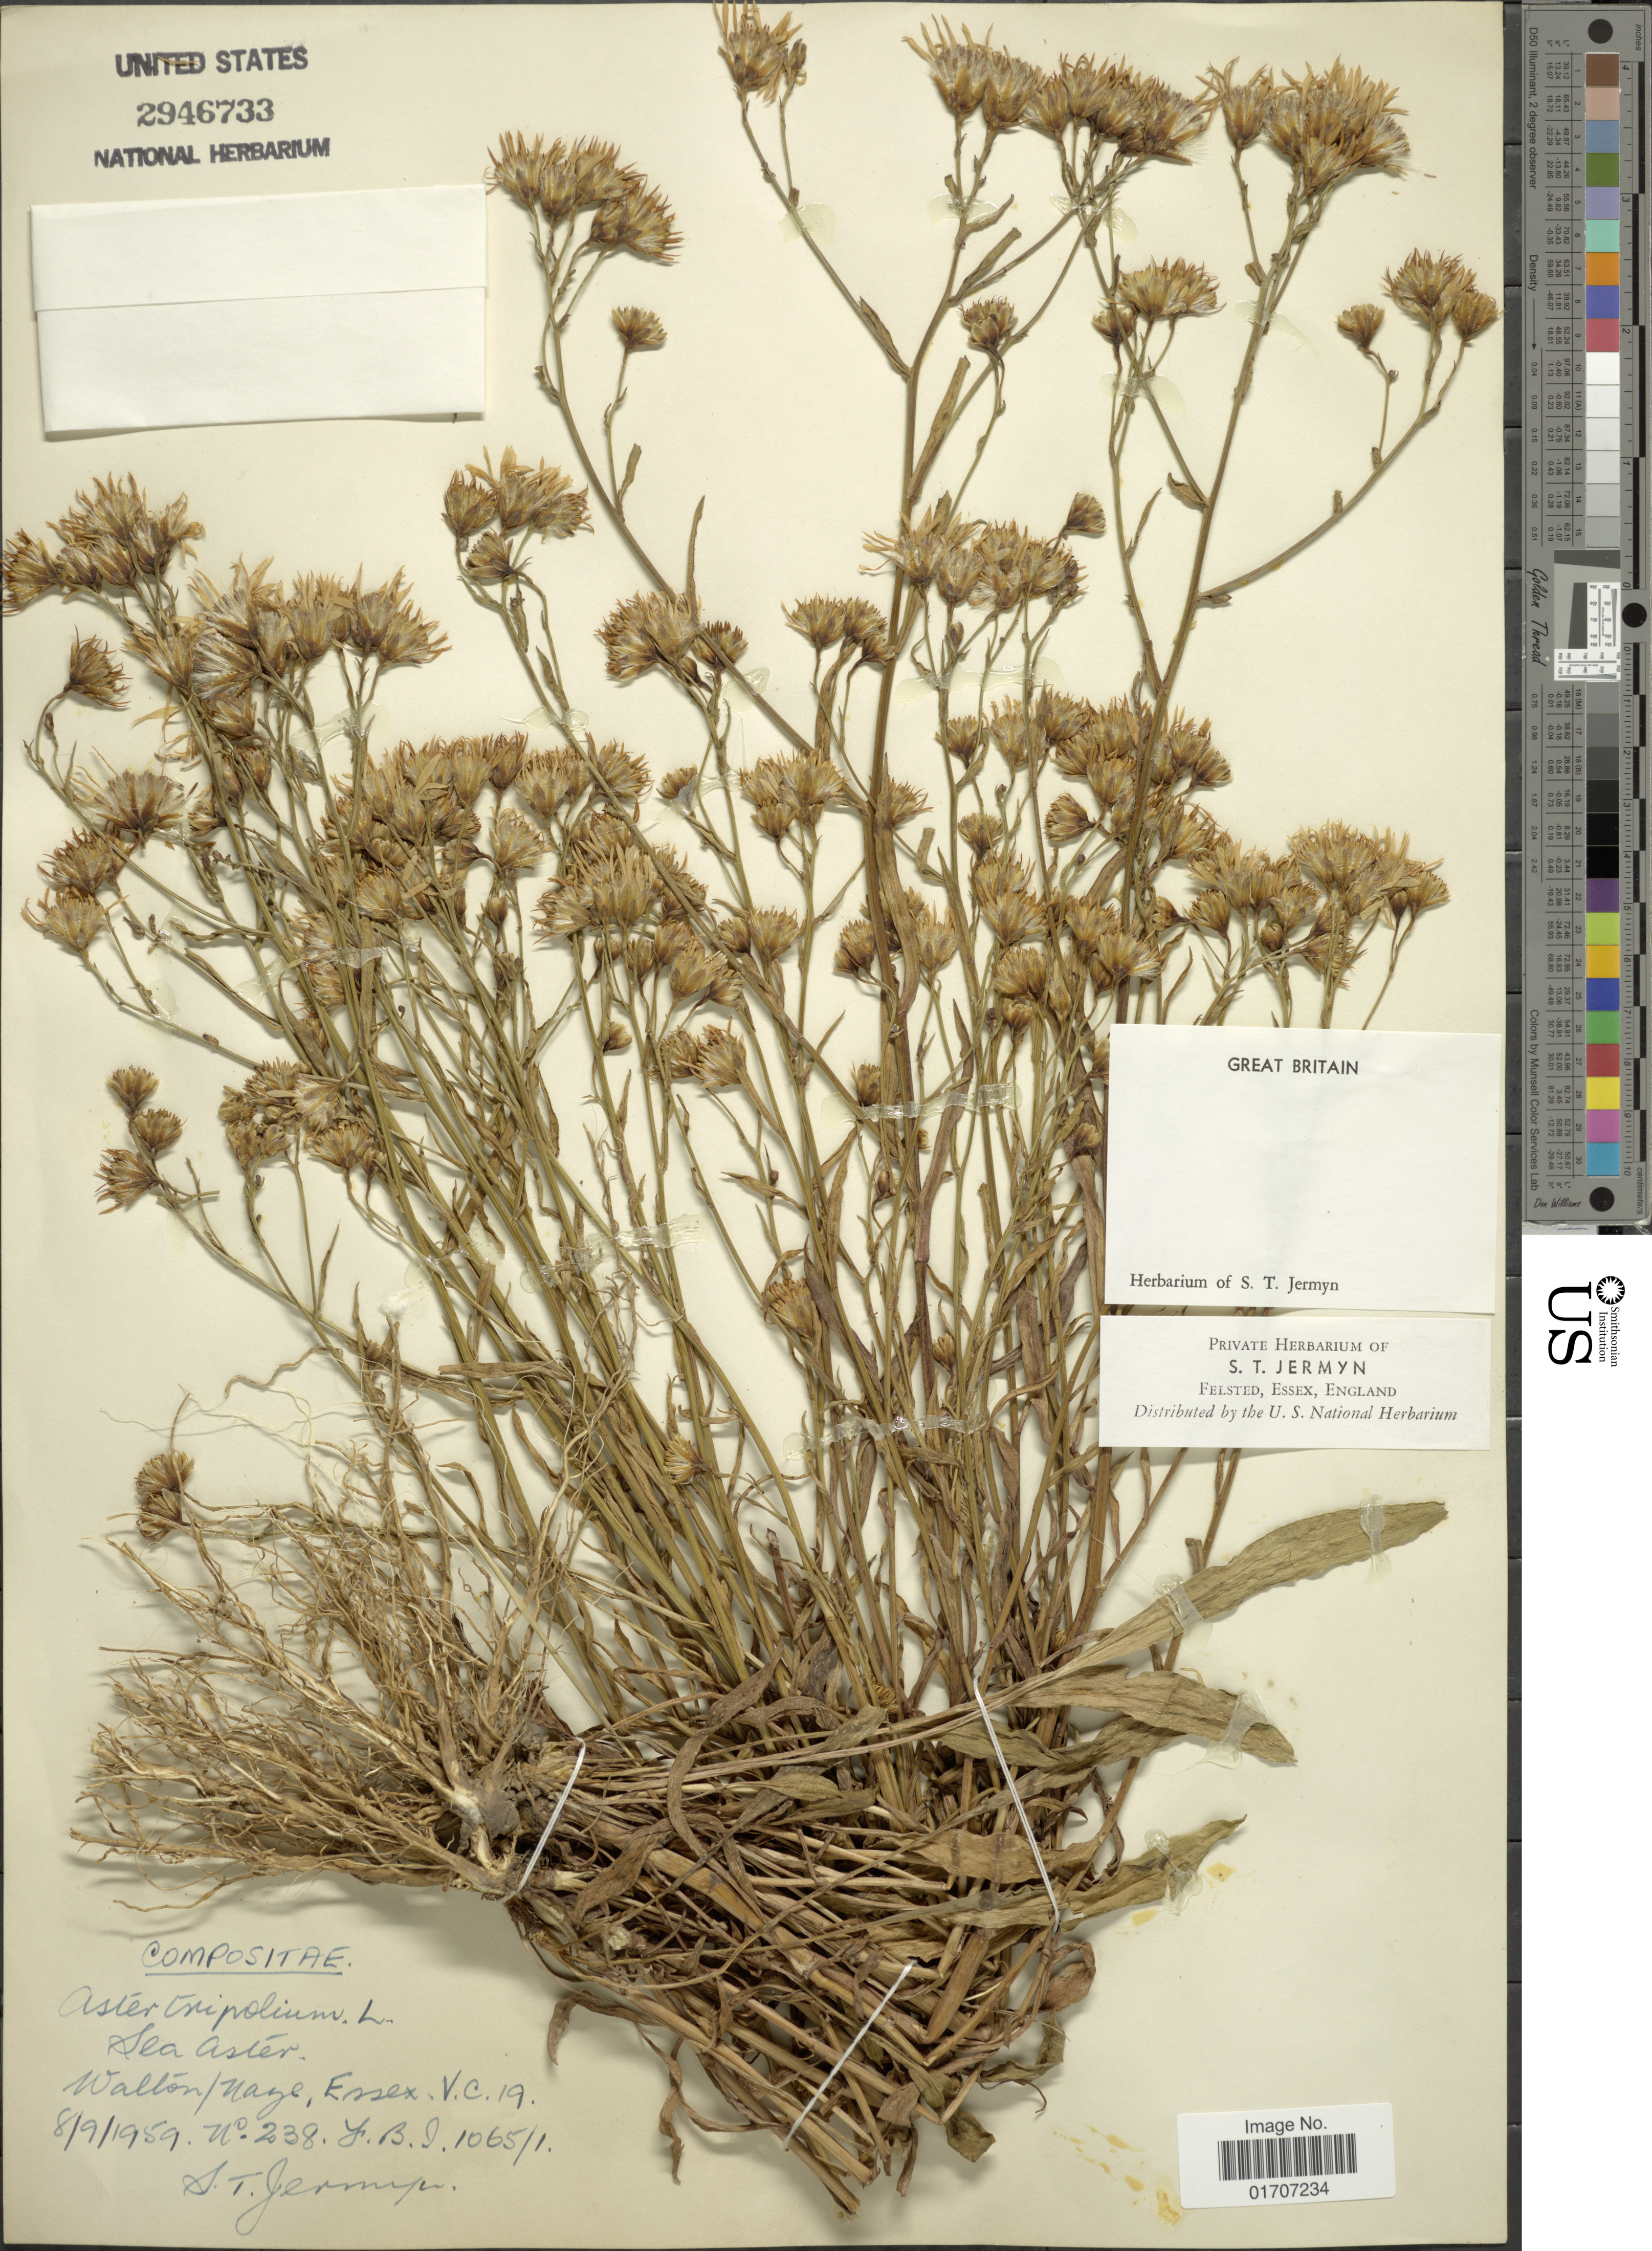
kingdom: Plantae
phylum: Tracheophyta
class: Magnoliopsida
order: Asterales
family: Asteraceae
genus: Tripolium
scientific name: Tripolium pannonicum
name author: (Jacq.) Dobrocz.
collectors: S. Jermyn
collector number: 238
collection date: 1959-09-08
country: United Kingdom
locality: Walton/ Naye, Essex, V.C.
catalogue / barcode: US 2946733